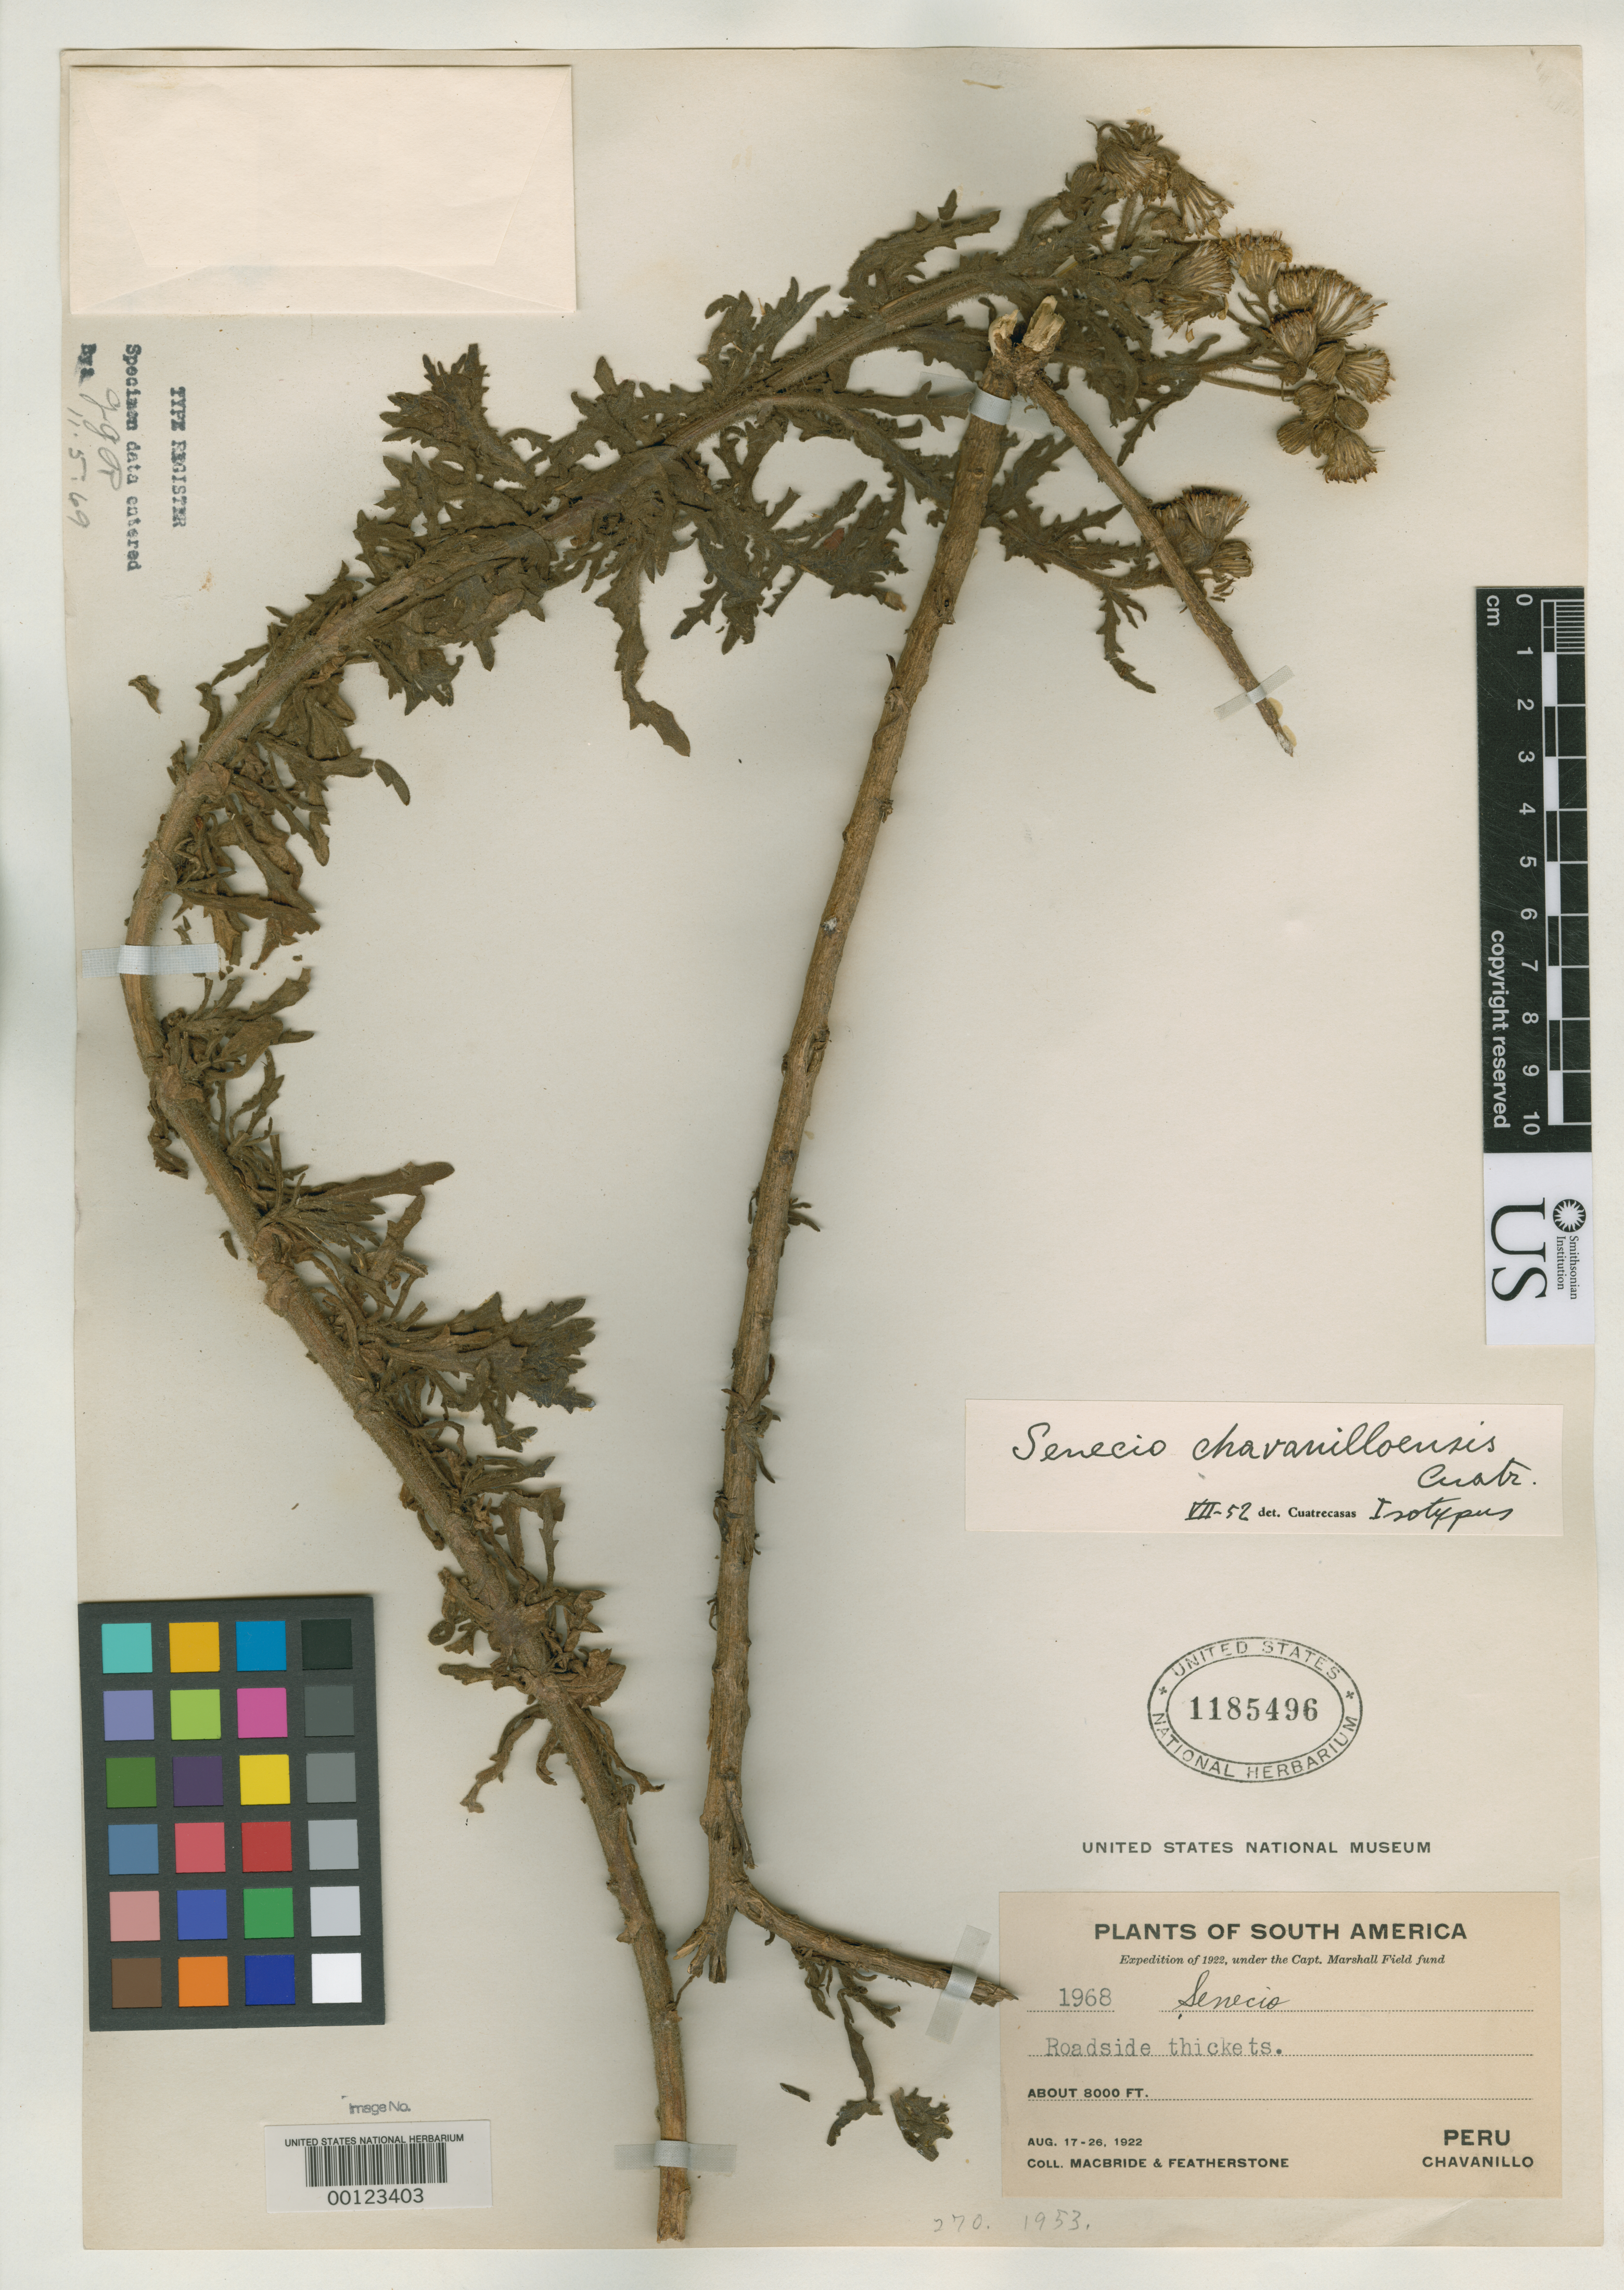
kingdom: Plantae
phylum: Tracheophyta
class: Magnoliopsida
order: Asterales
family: Asteraceae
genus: Senecio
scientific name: Senecio chavanilloensis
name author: Cuatrec.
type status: Isotype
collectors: J. F. Macbride & W. Featherstone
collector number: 1968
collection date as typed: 17 Aug 1922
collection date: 1922-08-17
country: Peru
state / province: Huánuco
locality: Chavanillo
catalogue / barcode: US 1185496